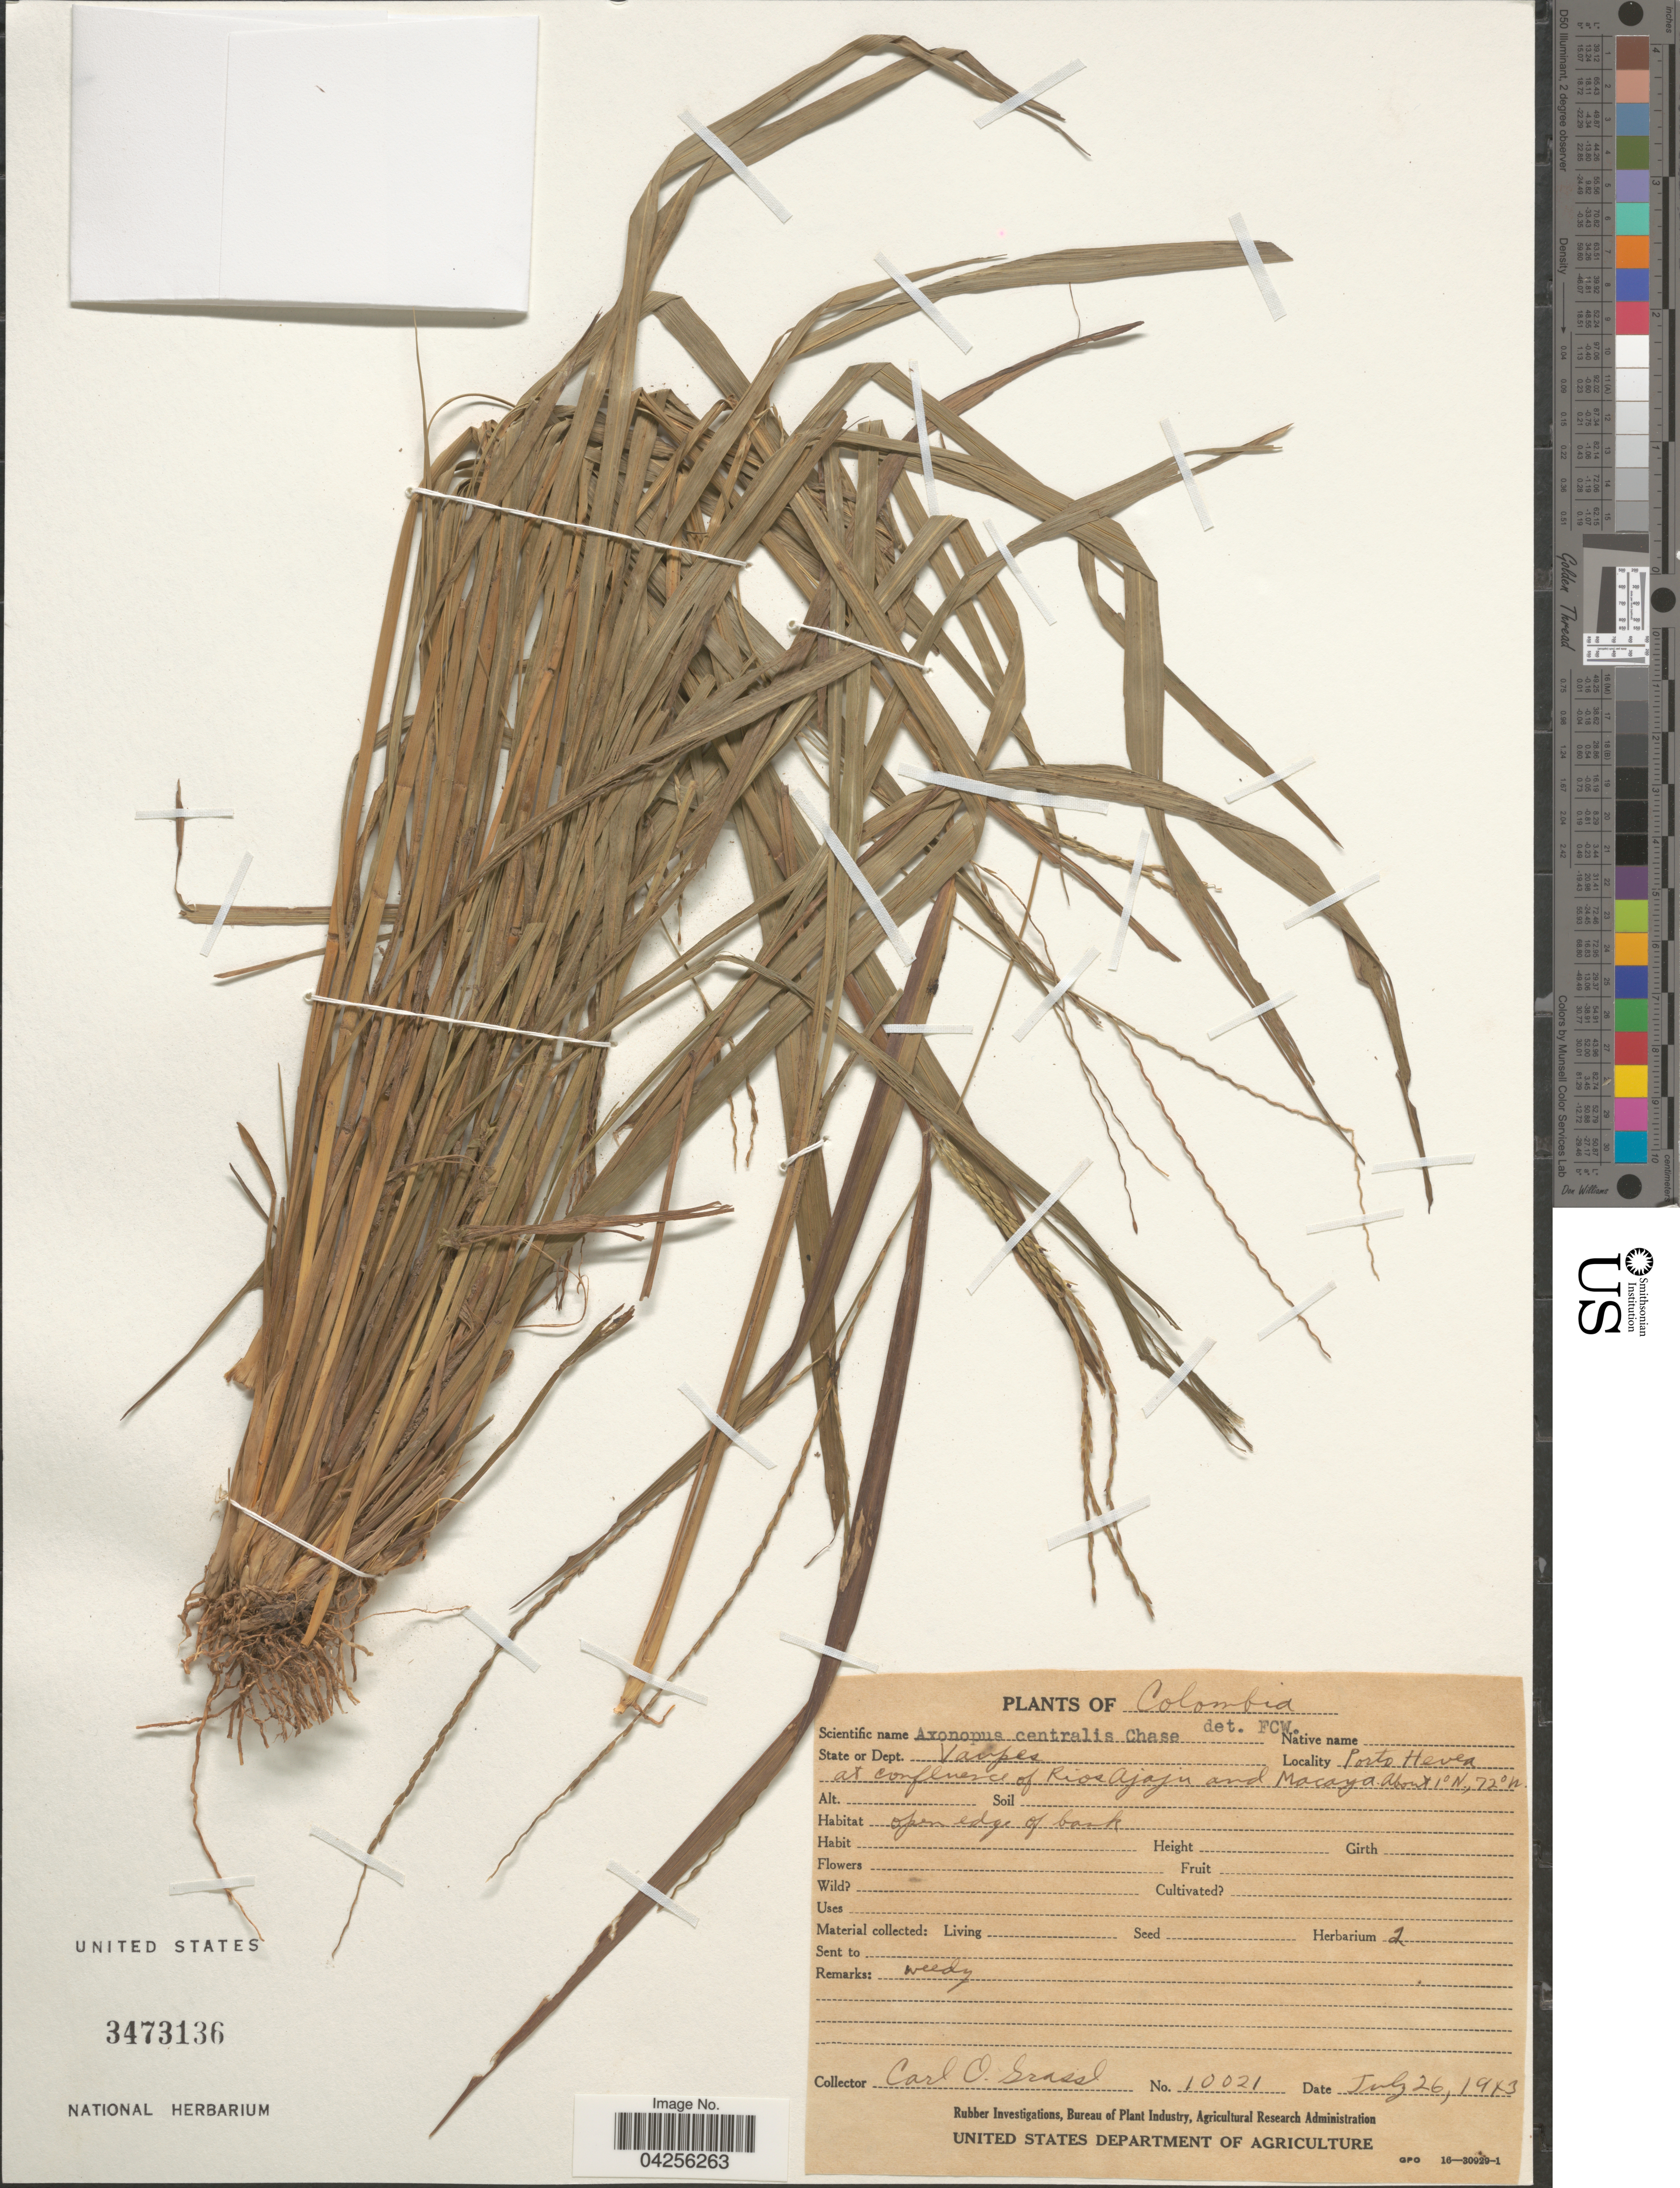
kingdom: Plantae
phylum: Tracheophyta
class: Liliopsida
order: Poales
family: Poaceae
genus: Axonopus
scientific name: Axonopus centralis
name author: Chase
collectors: C. Grassl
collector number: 10021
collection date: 1943-07-26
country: Colombia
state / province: Vaupés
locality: State or Dept. Vaupes. Porto Hevea at confluence of Rios Ajaju and Macaya.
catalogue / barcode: US 3473136